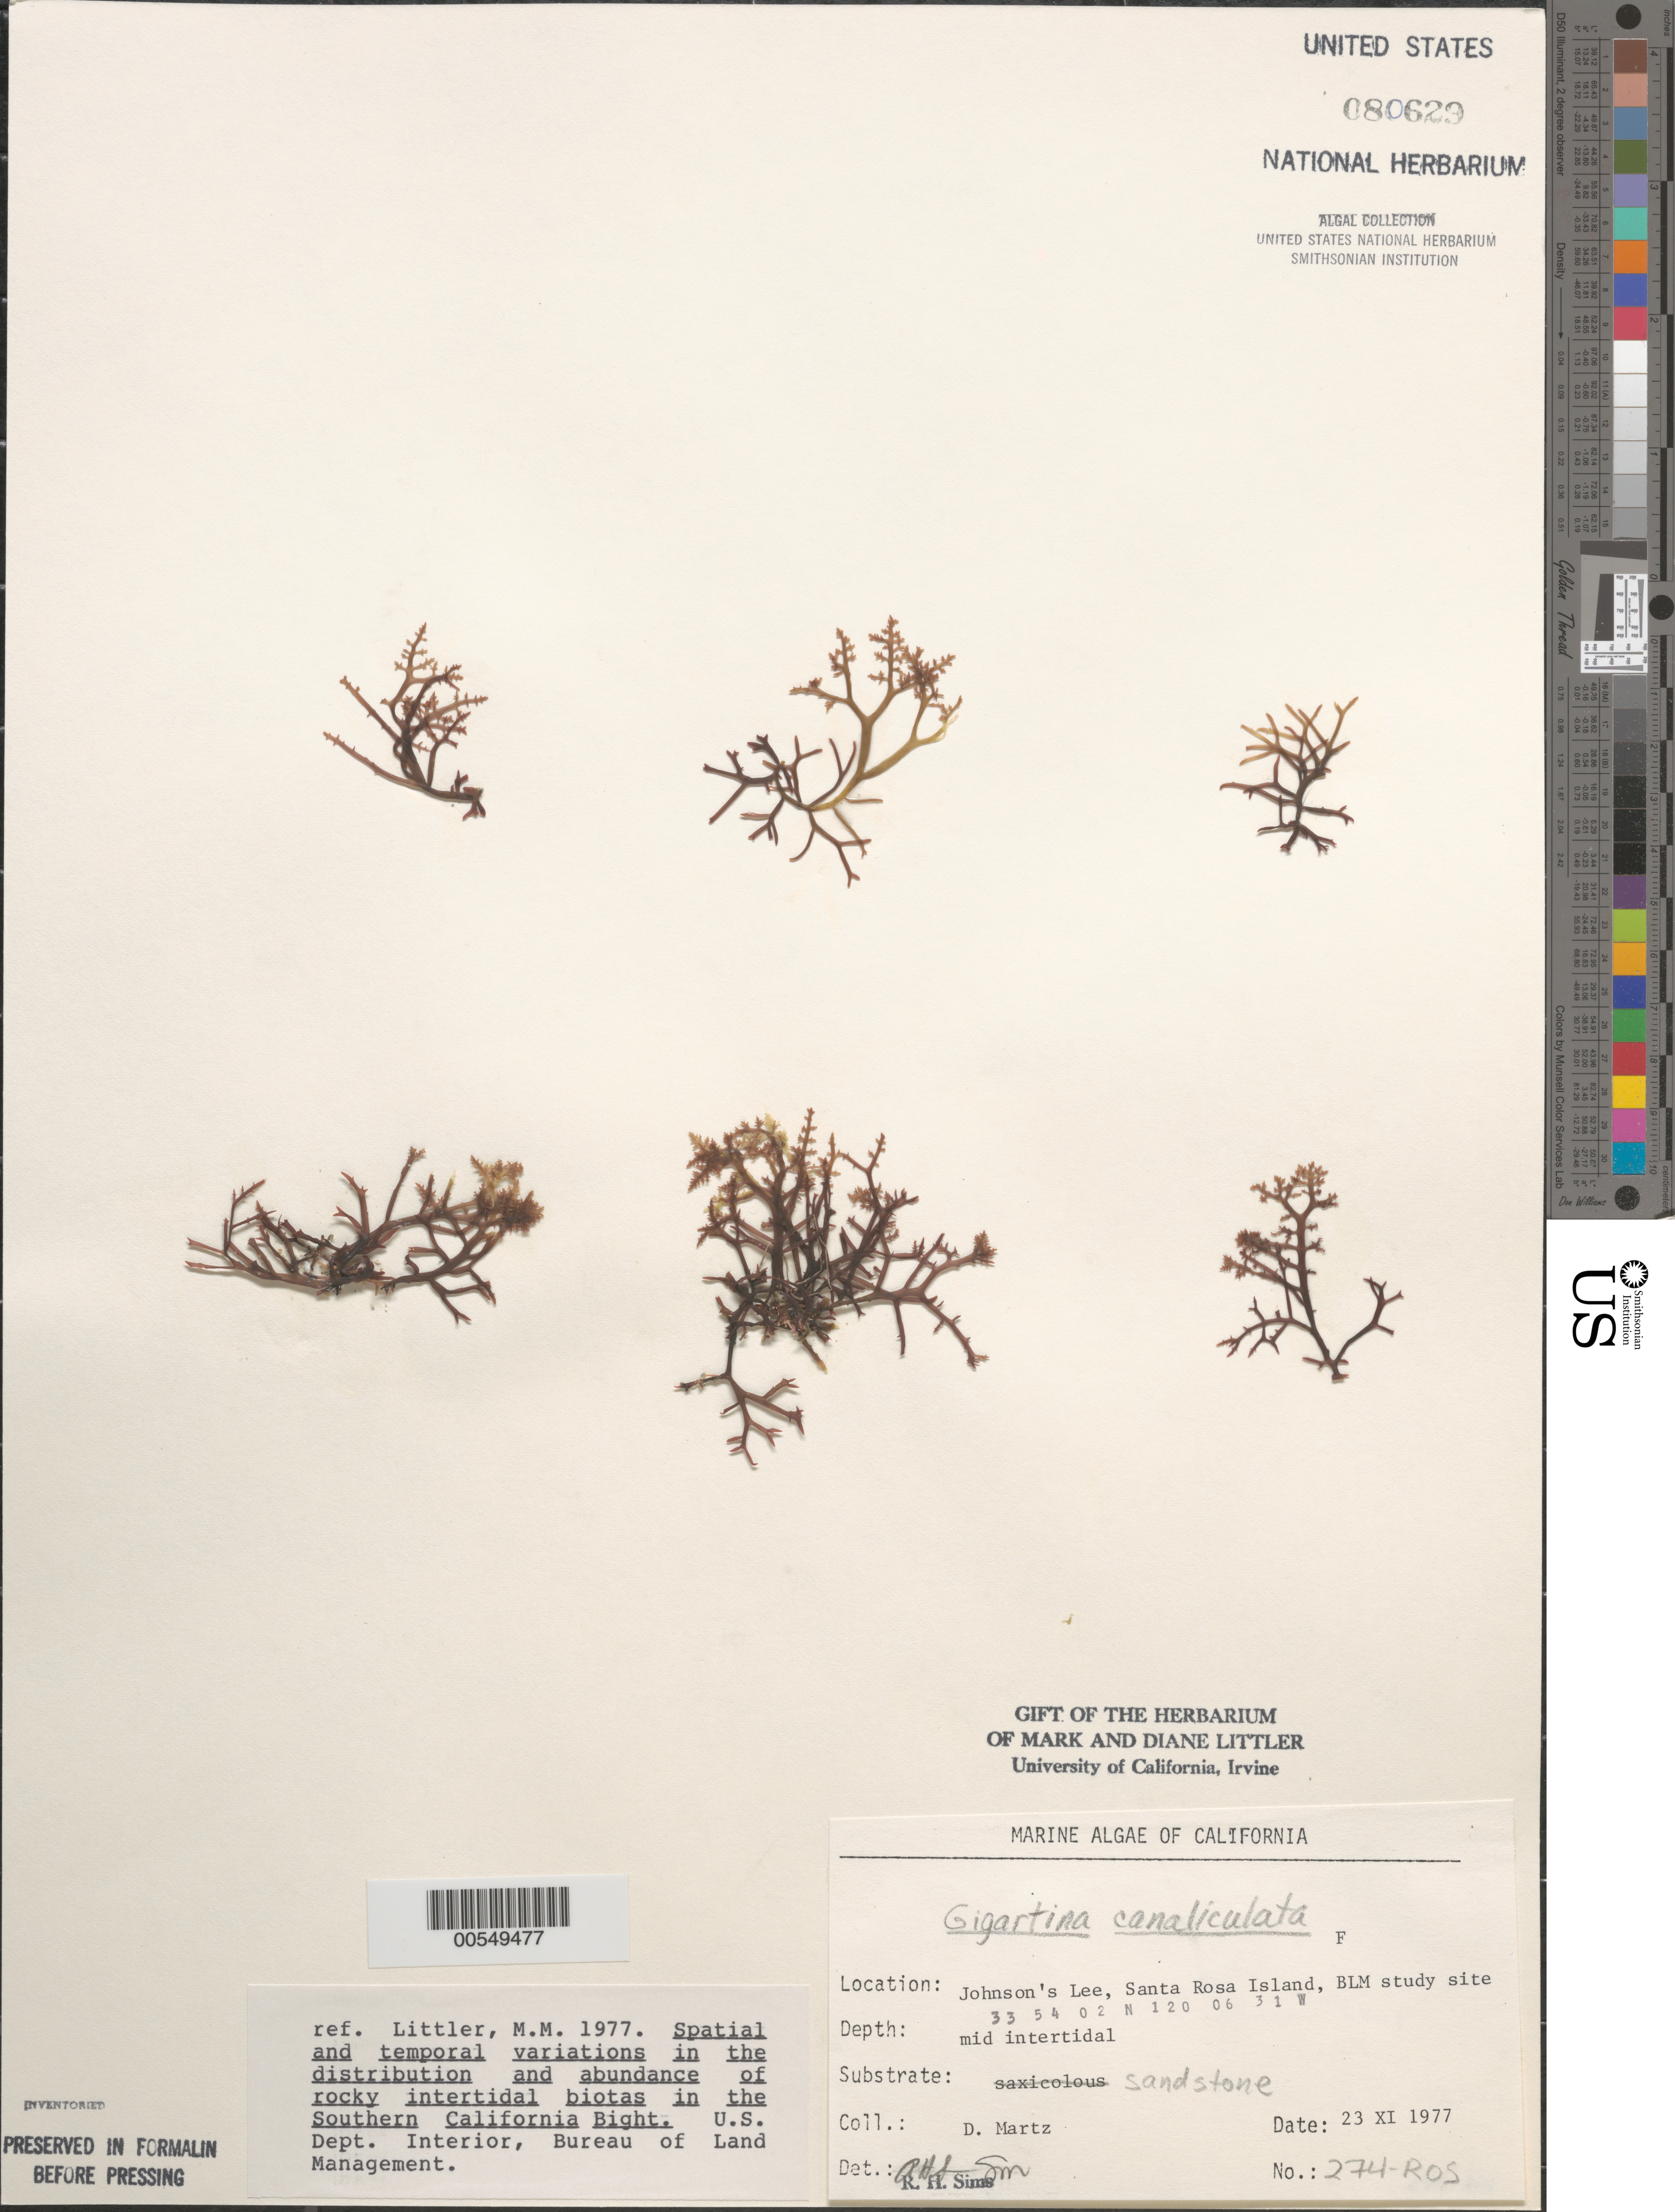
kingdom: Plantae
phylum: Rhodophyta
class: Florideophyceae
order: Gigartinales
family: Gigartinaceae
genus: Chondracanthus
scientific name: Chondracanthus canaliculatus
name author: (Harv.) Guiry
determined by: Algae name updating Project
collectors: D. Martz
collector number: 274-ros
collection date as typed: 23 Nov 1977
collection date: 1977-11-23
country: United States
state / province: California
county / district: Santa Barbara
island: Santa Rosa Island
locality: Johnson's Lee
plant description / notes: BLM-SOCALBIGHT Rocky Intertidal Survey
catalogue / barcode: US 80629